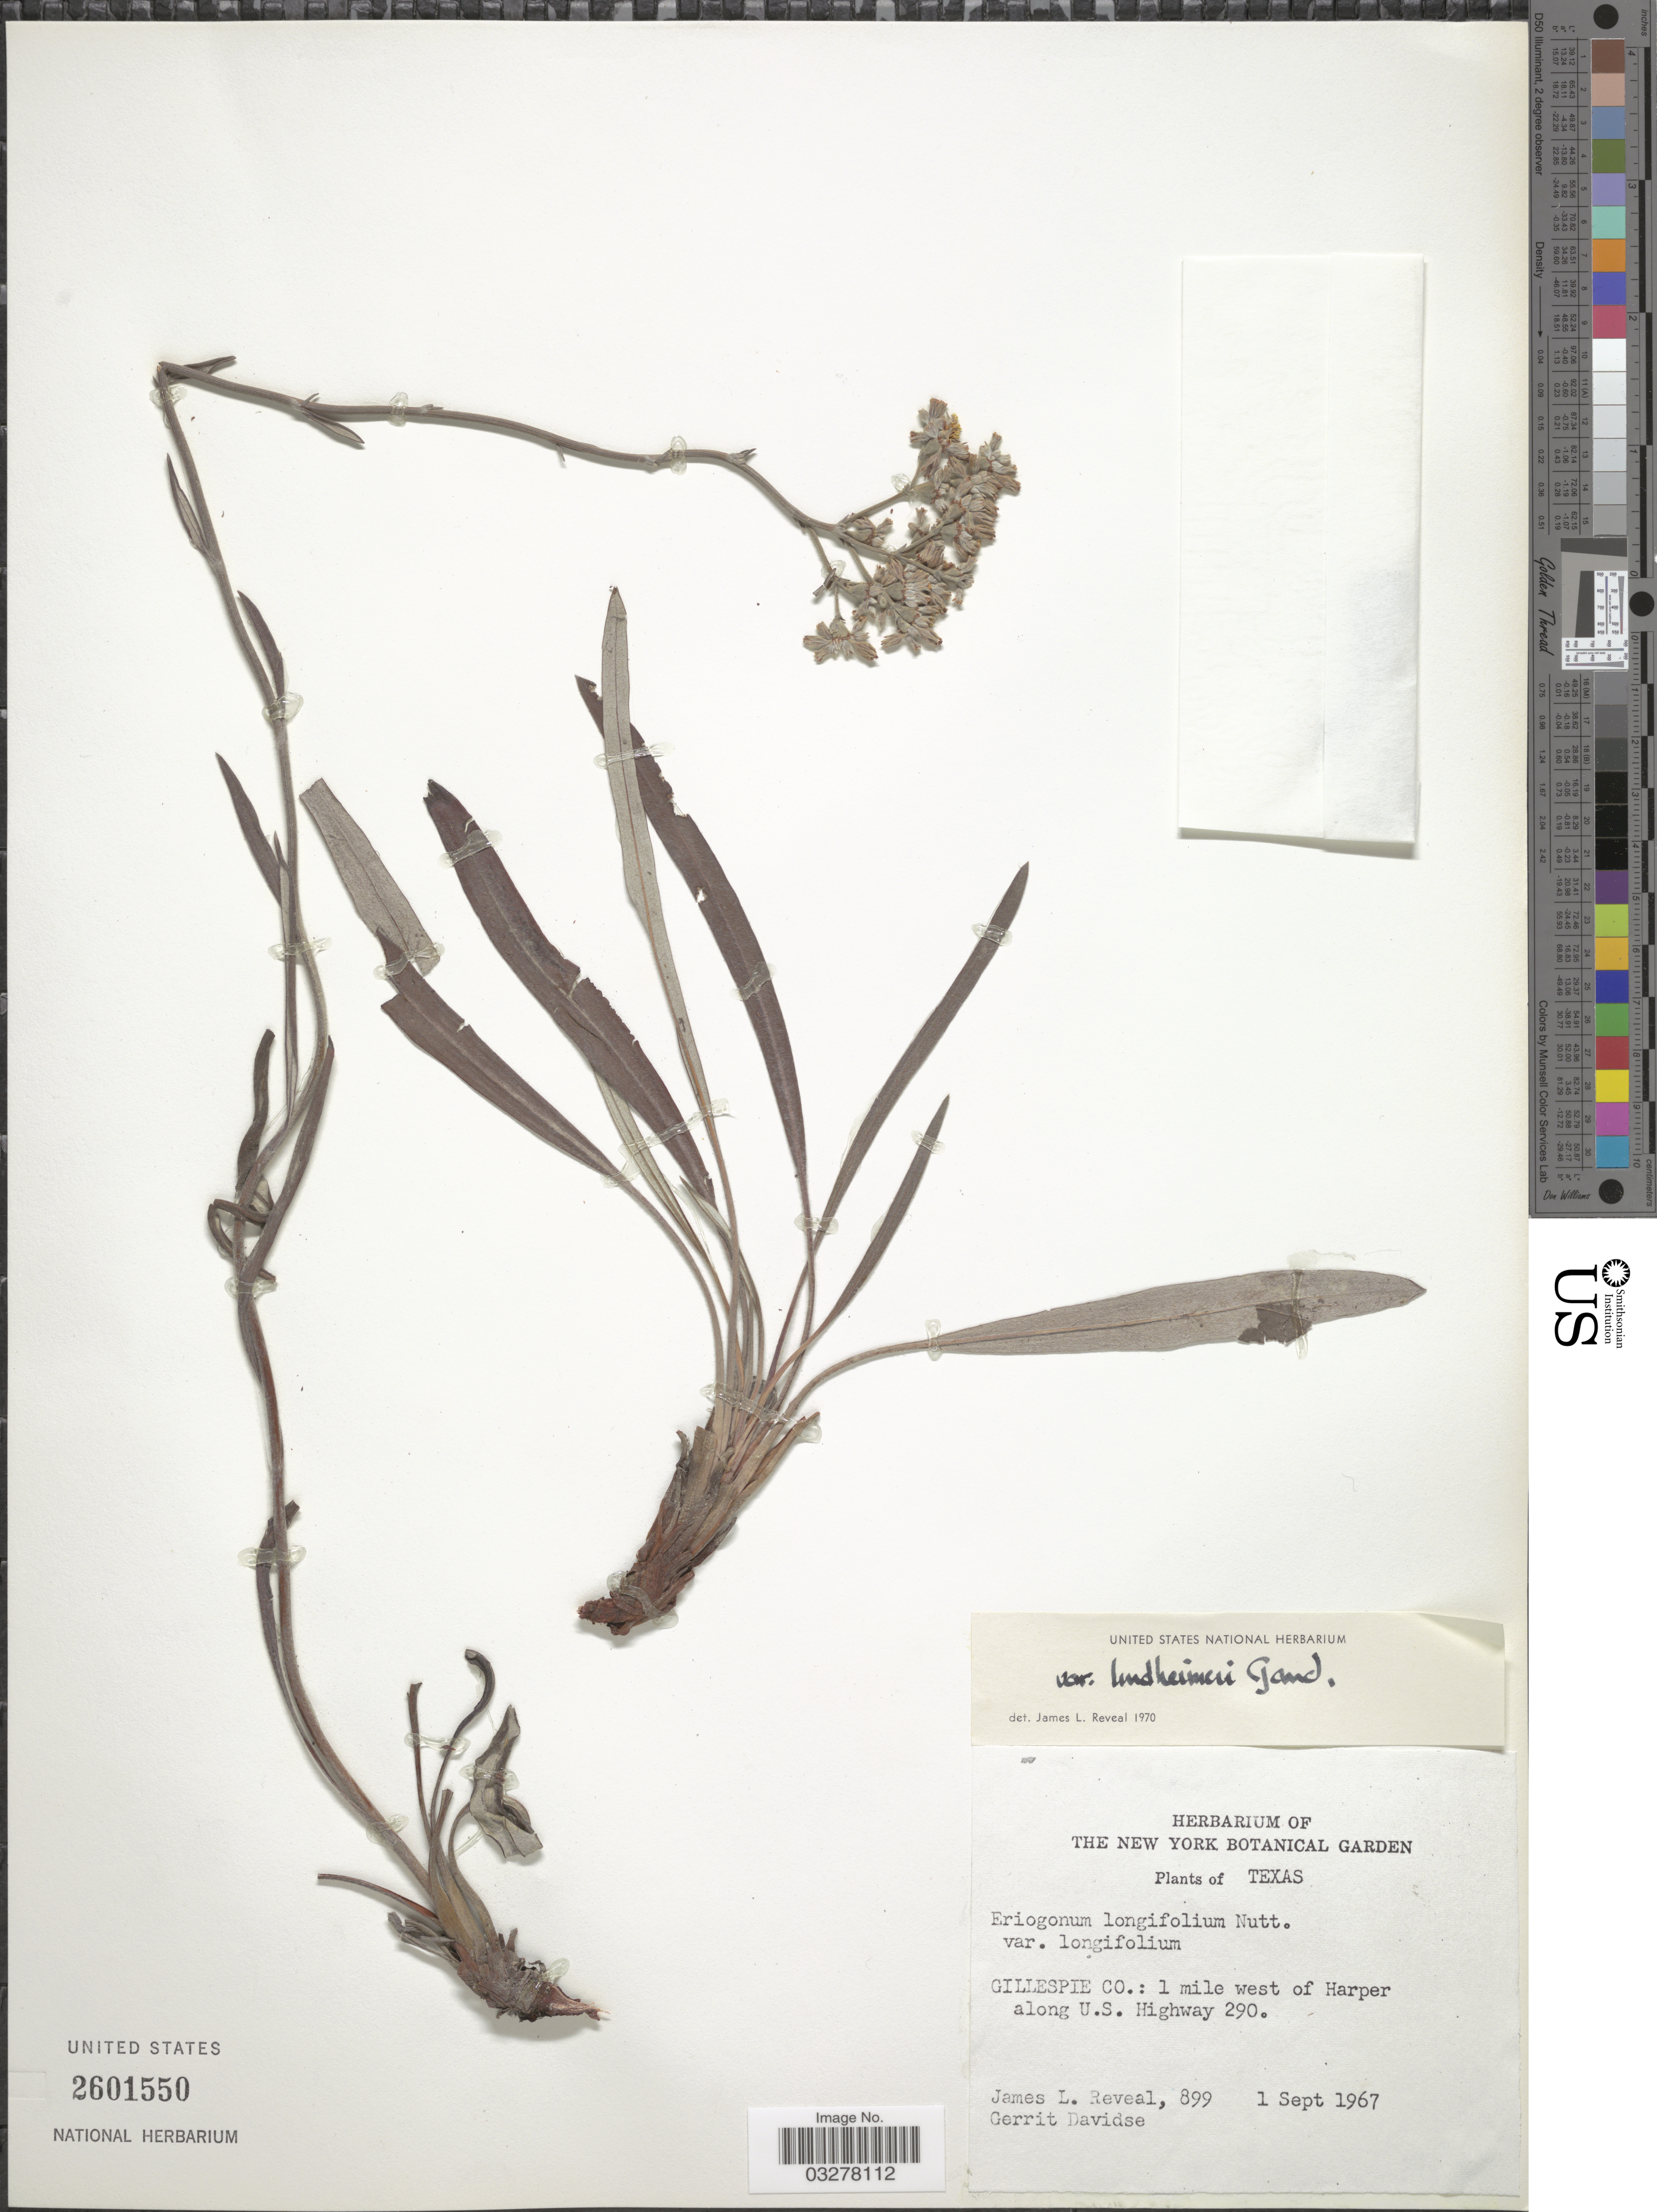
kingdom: Plantae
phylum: Tracheophyta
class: Magnoliopsida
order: Caryophyllales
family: Polygonaceae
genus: Eriogonum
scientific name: Eriogonum longifolium var. lindheimeri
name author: Gand.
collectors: J. L. Reveal & G. Davidse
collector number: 899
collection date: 1967-09-01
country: United States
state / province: Texas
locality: Gillespie Co.: 1 mile west of Harper along U.S. Highway 290.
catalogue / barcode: US 2601550